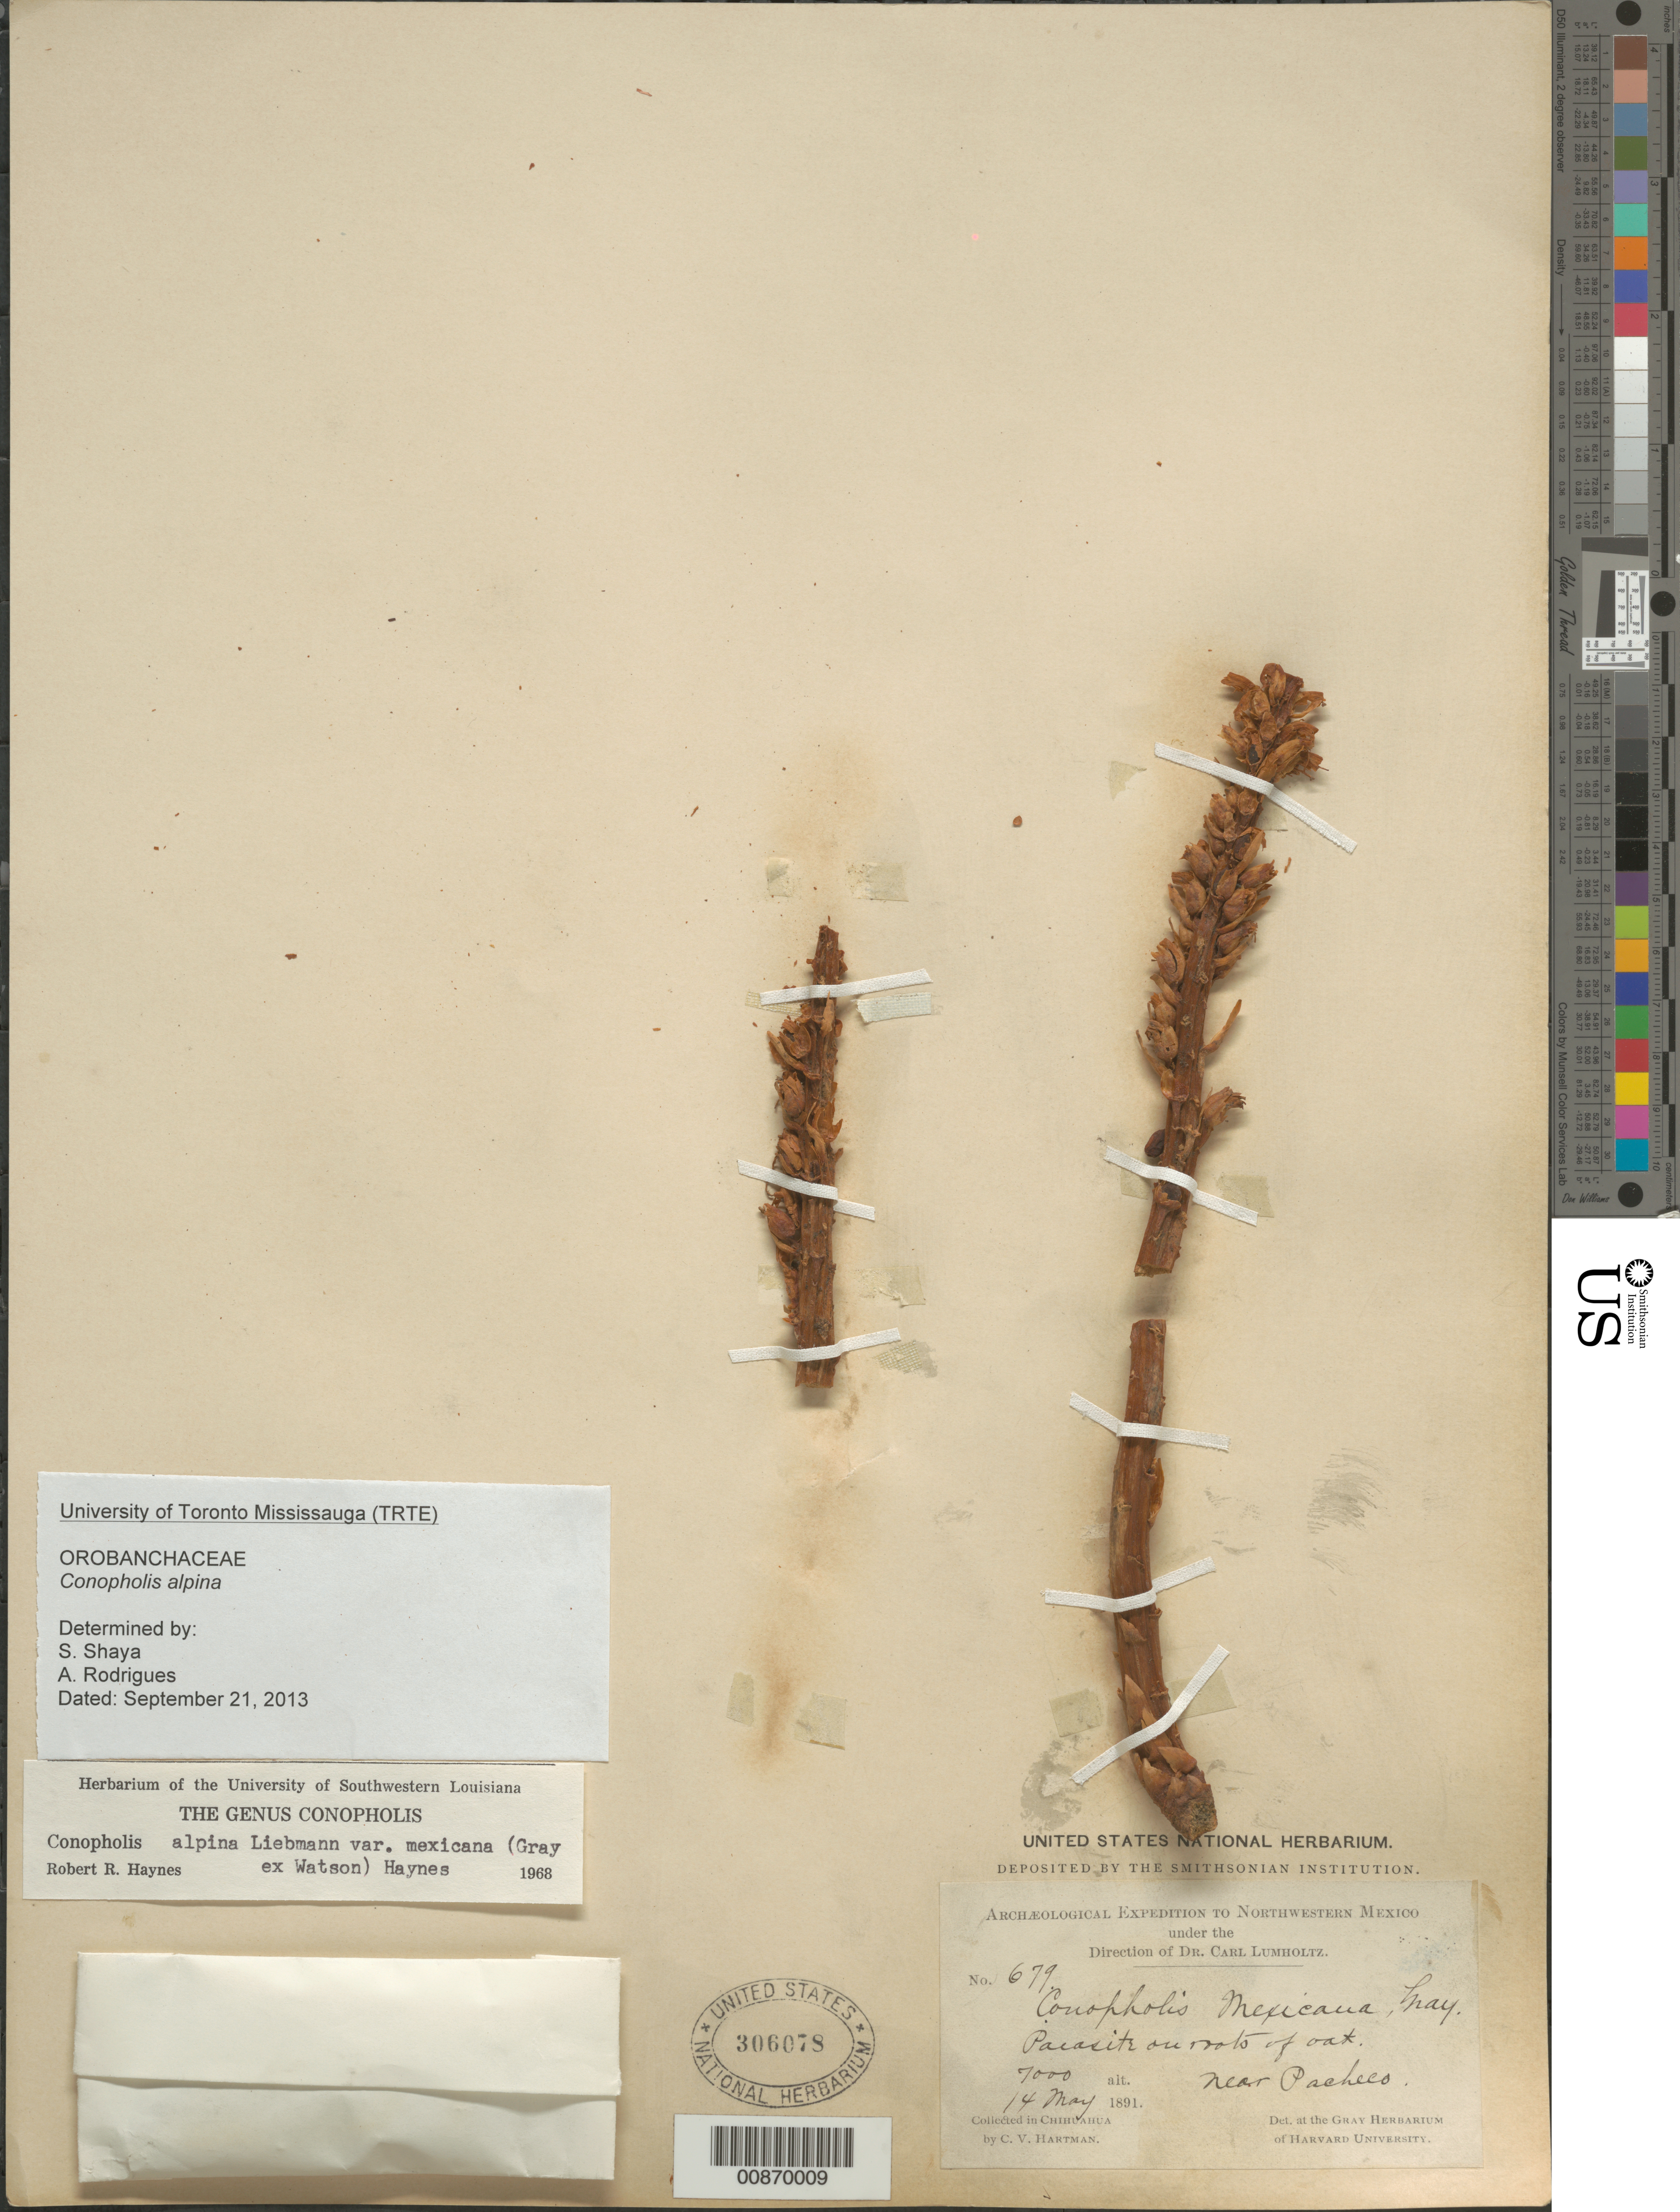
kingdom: Plantae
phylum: Tracheophyta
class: Magnoliopsida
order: Lamiales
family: Orobanchaceae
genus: Conopholis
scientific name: Conopholis alpina var. mexicana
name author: (A. Gray ex S. Watson) R.R. Haynes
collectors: C. V. Hartman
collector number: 679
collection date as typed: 14 May 1891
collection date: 1891-05-14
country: Mexico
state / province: Chihuahua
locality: Near Pacheco, Chihuahua.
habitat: Parasite on root of oak.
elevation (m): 2134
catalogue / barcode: US 306078